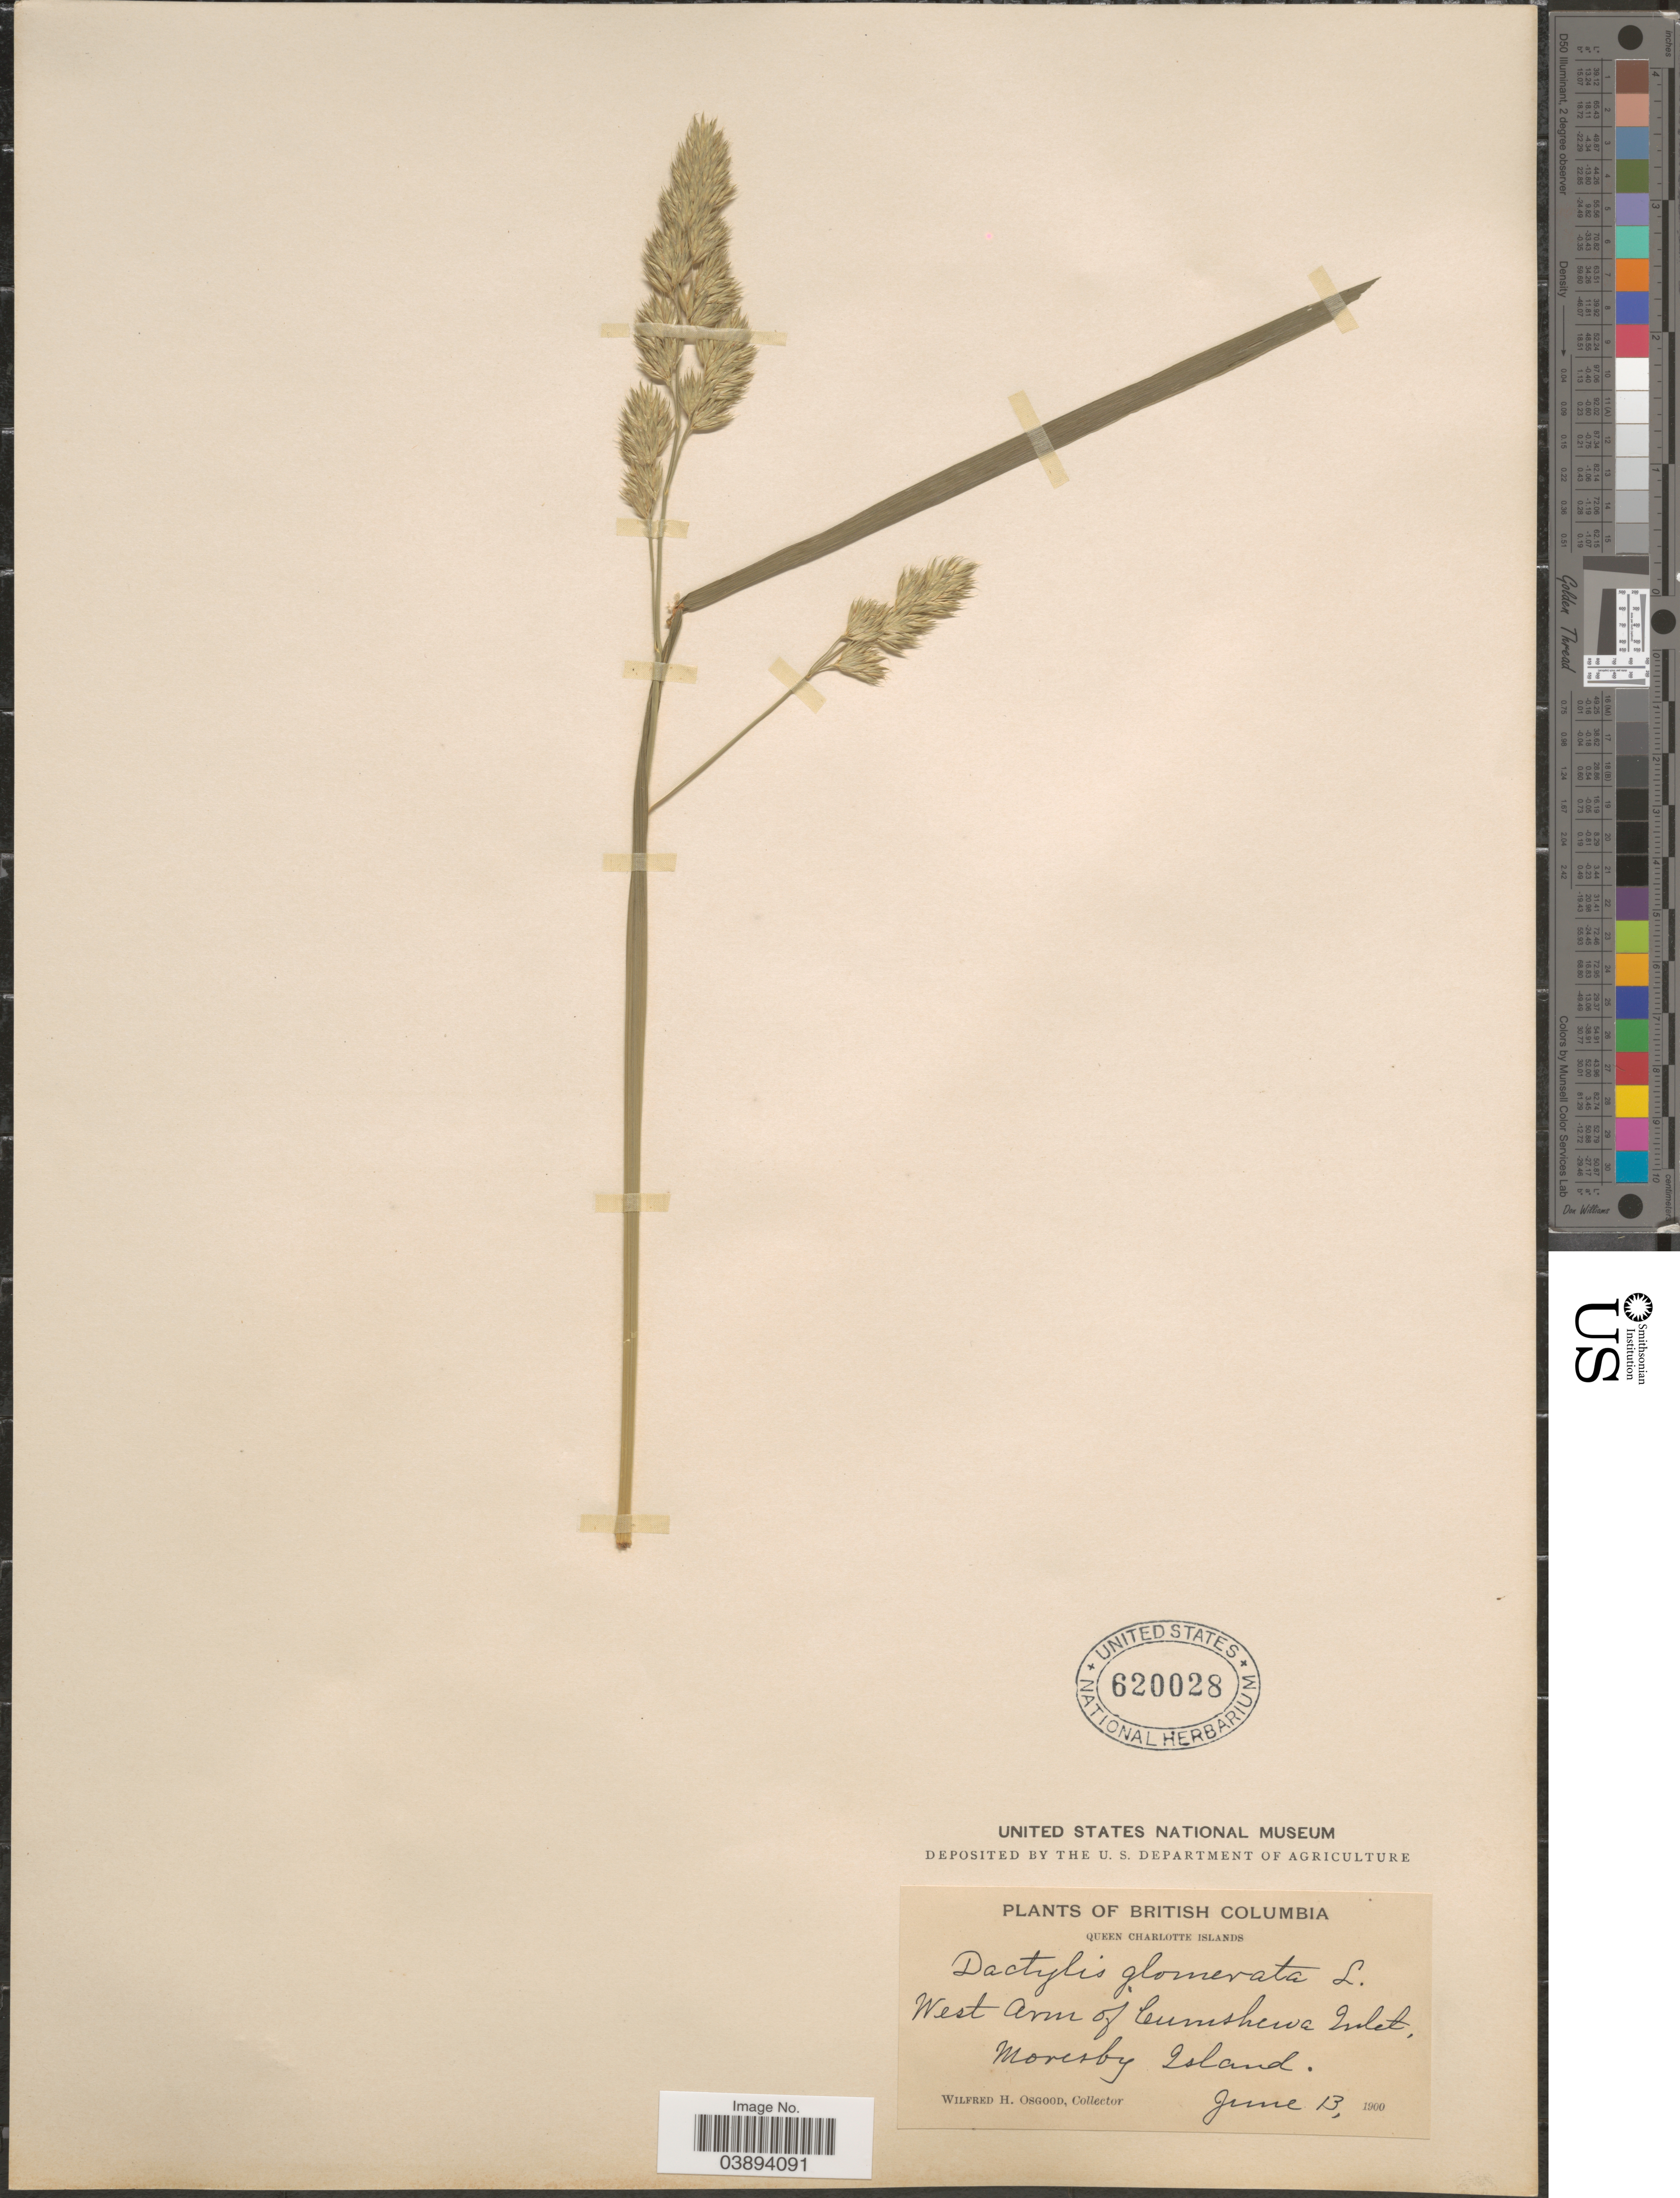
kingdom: Plantae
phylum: Tracheophyta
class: Liliopsida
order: Poales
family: Poaceae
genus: Dactylis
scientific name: Dactylis glomerata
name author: L.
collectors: W. Osgood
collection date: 1900-06-13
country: Canada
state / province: British Columbia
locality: Queen Charlotte Islands. West Arm of Cumshewa Inlet, Moresby Island.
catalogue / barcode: US 620028